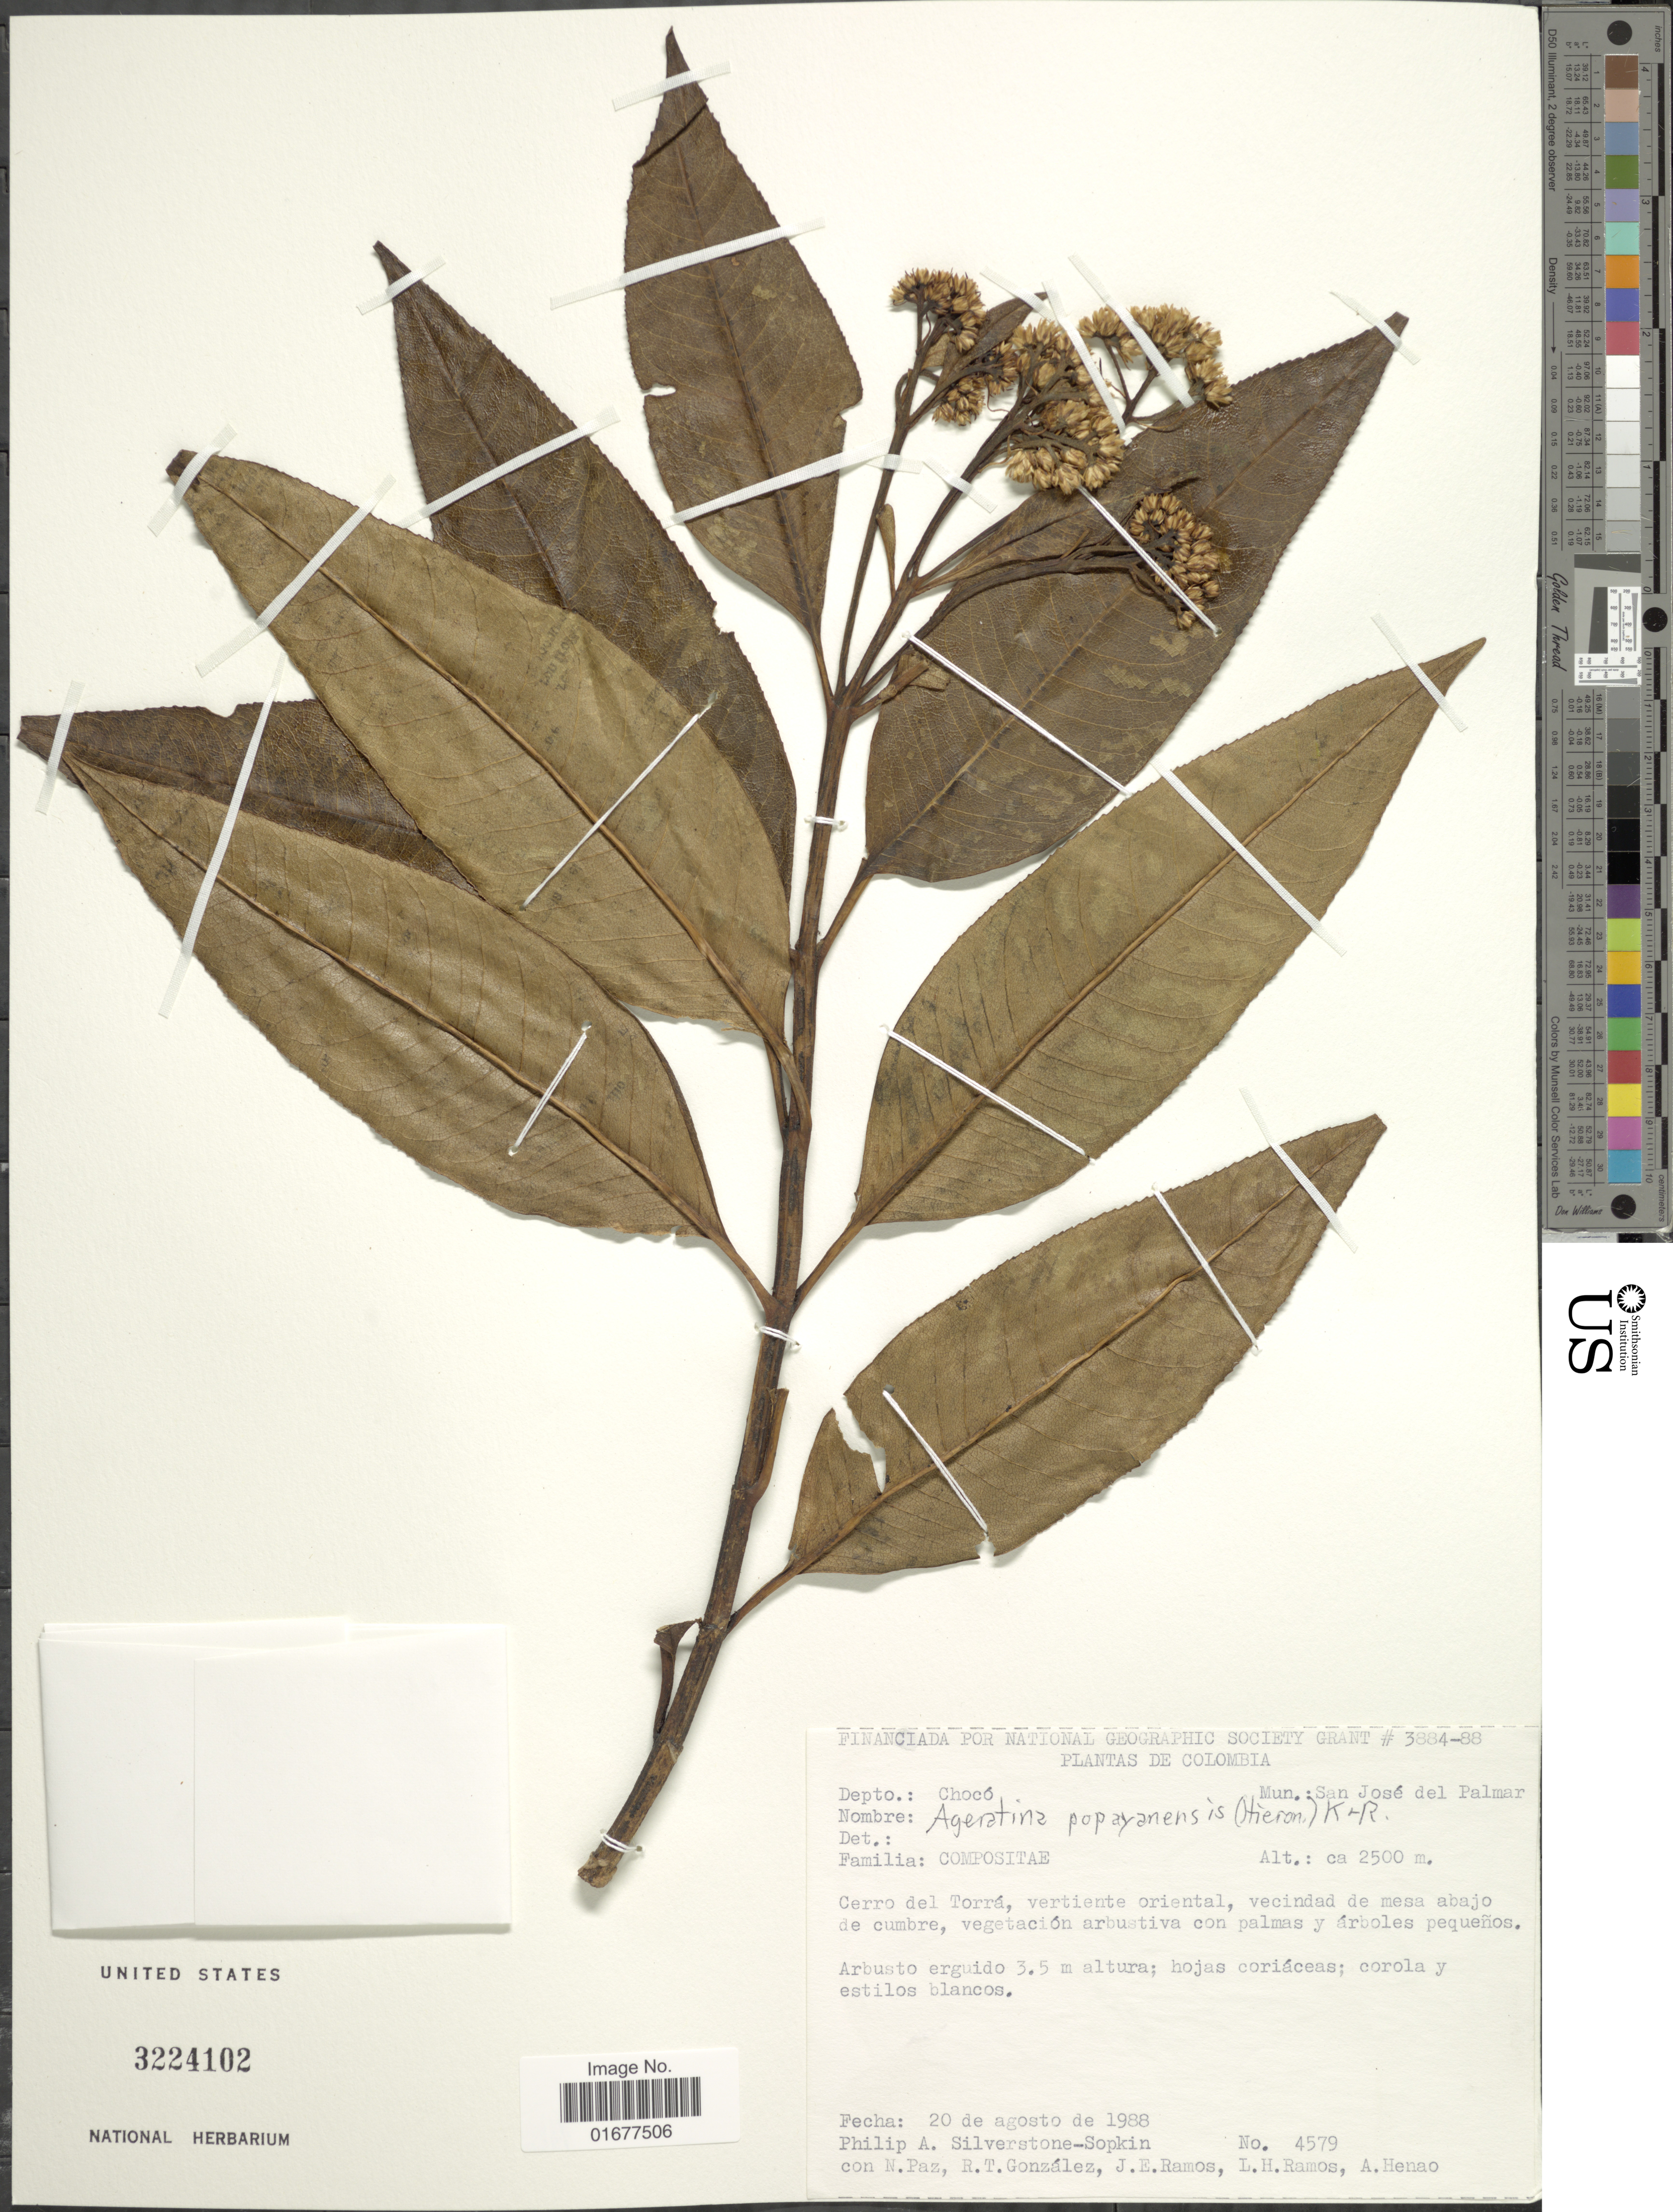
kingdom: Plantae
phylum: Tracheophyta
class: Magnoliopsida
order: Asterales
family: Asteraceae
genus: Ageratina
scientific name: Ageratina popayanensis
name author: (H. Rob.) R.M. King & H. Rob.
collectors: P. A. Silverstone-Sopkin, N. Paz, R. Gonzalez, J. E. Ramos & et al.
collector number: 4579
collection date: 1988-08-20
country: Colombia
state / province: Chocó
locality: Mun.: San Jose del Palmar, Cerro del Torra, vertiente oriental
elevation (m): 2500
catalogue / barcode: US 3224102